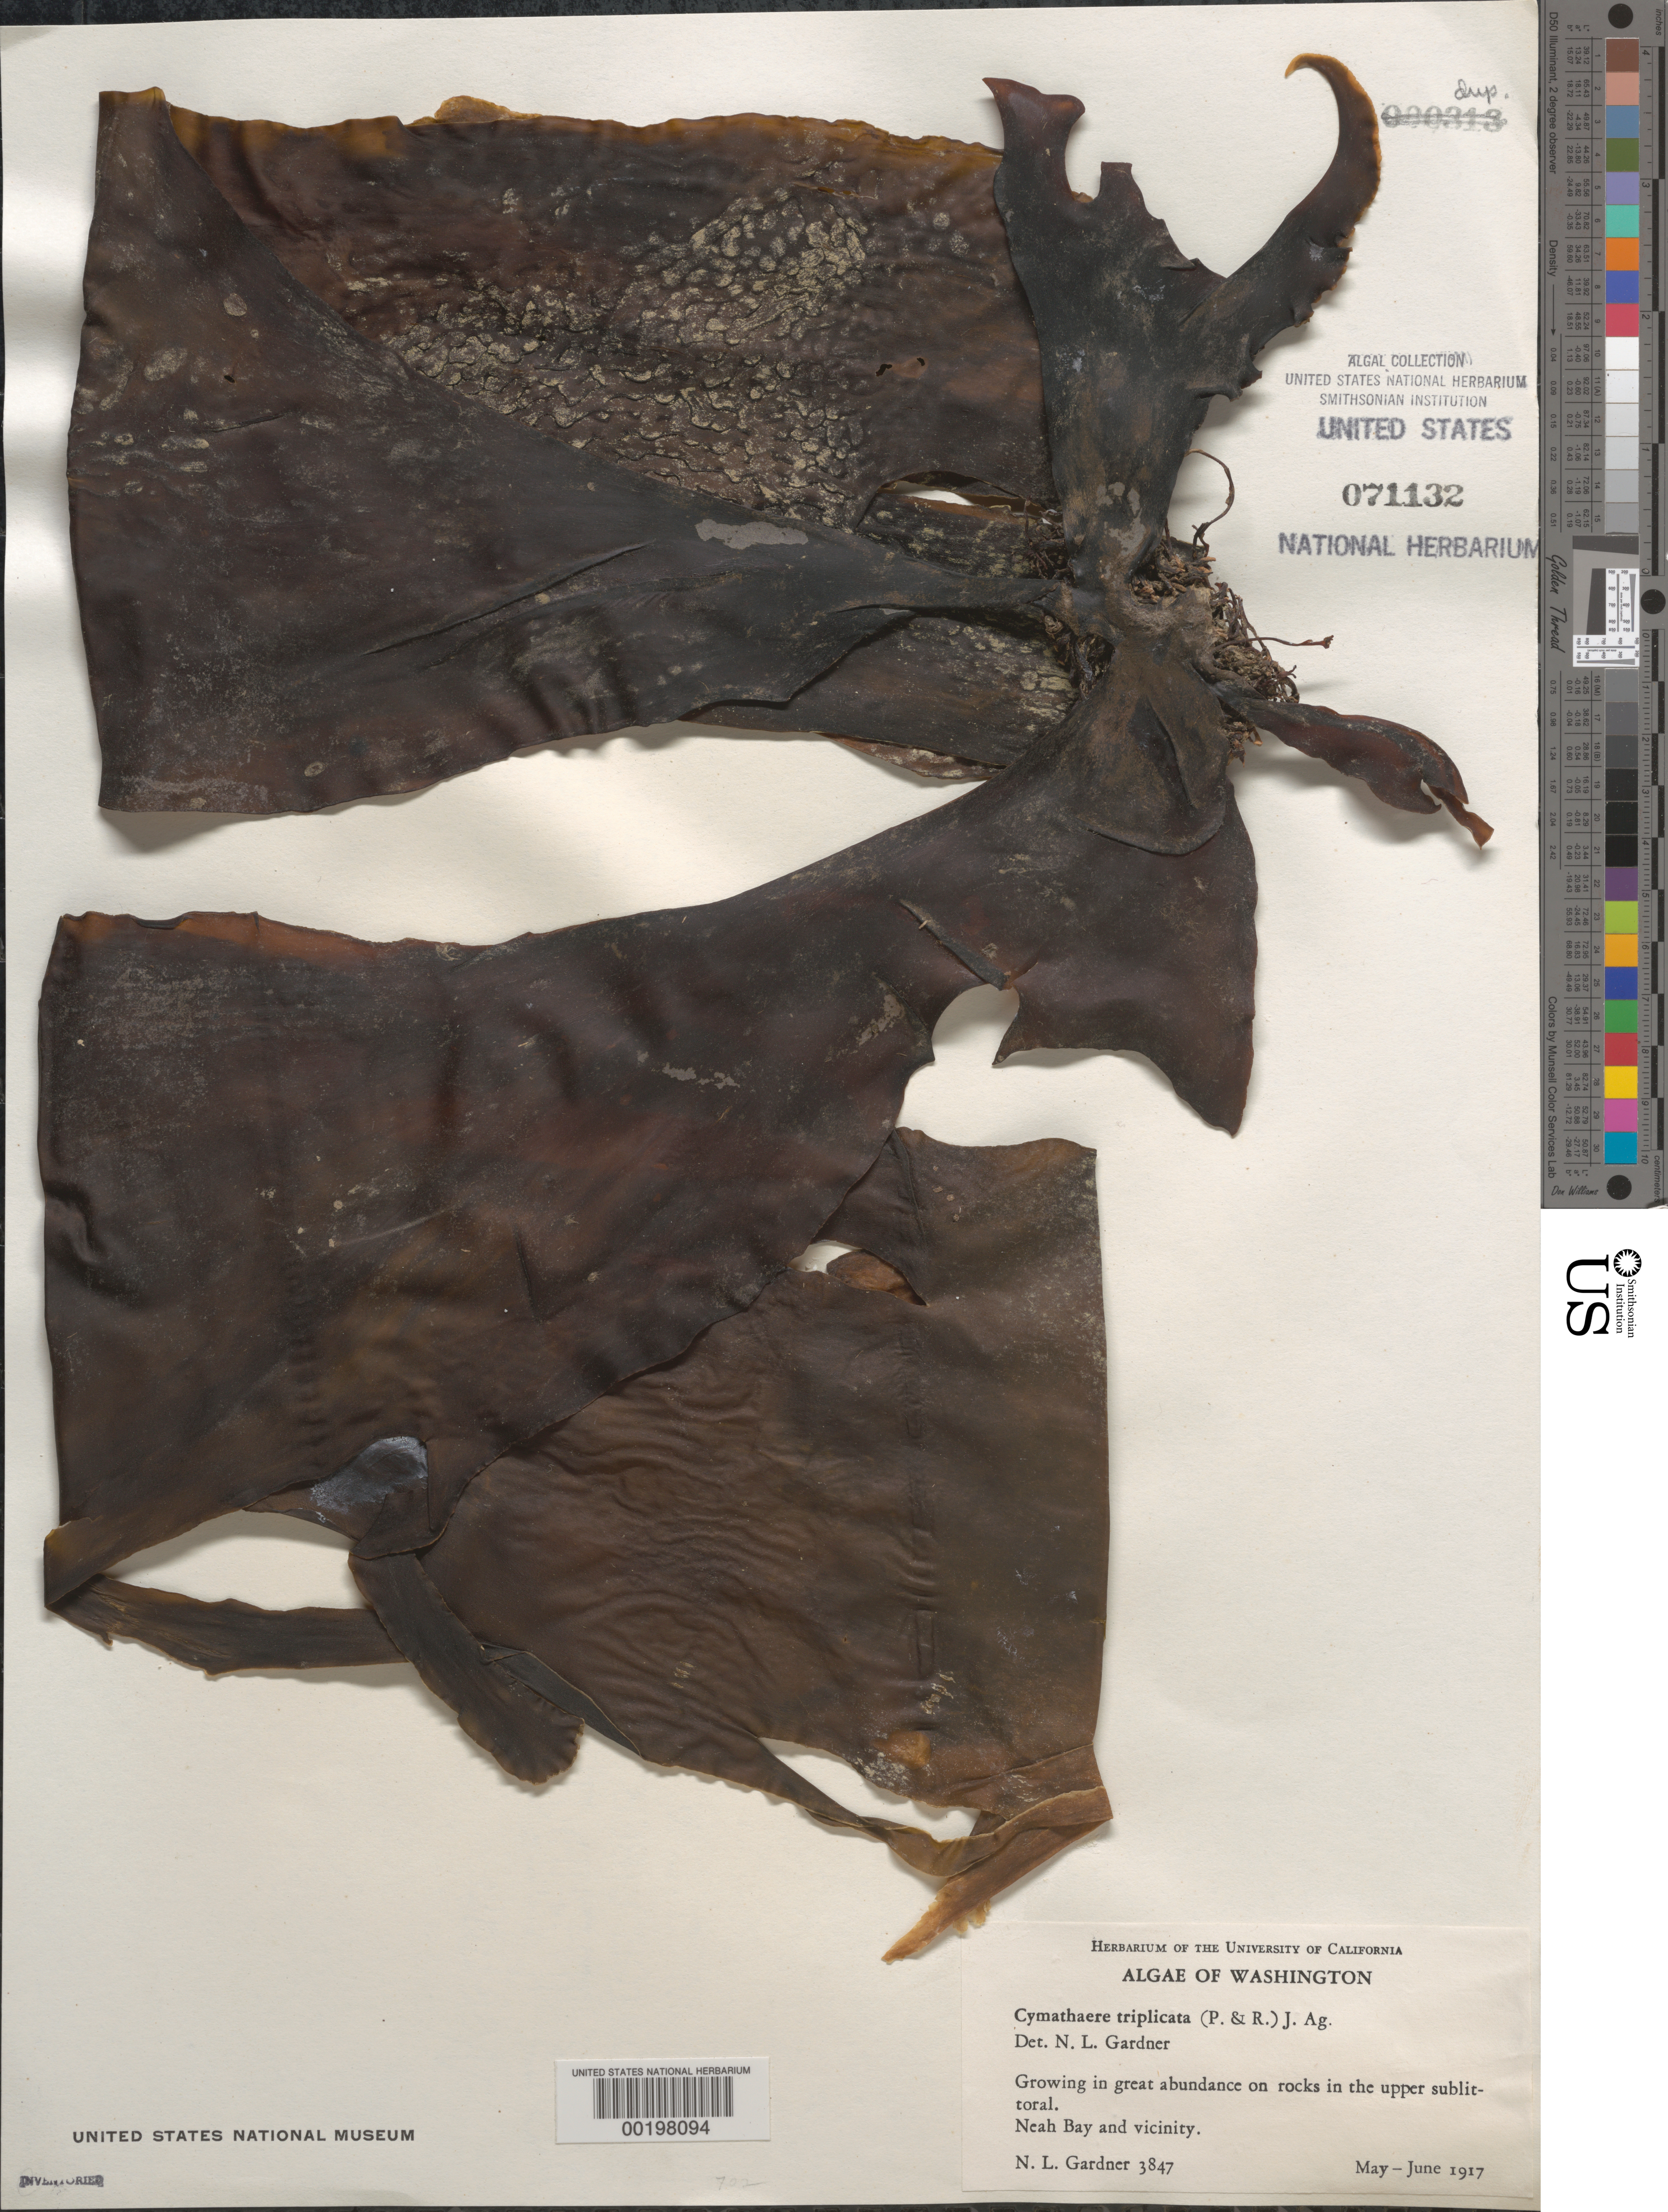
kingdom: Chromista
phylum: Ochrophyta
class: Phaeophyceae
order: Laminariales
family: Laminariaceae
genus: Cymathaere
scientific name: Cymathaere triplicata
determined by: Gardner, Nathaniel L.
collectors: N. Gardner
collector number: NLG 3847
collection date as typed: May 1917 TO -- Jun 1917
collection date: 1917-05/1917-06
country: United States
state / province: Washington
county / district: Clallam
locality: Neah Bay and area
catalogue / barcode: US 71132